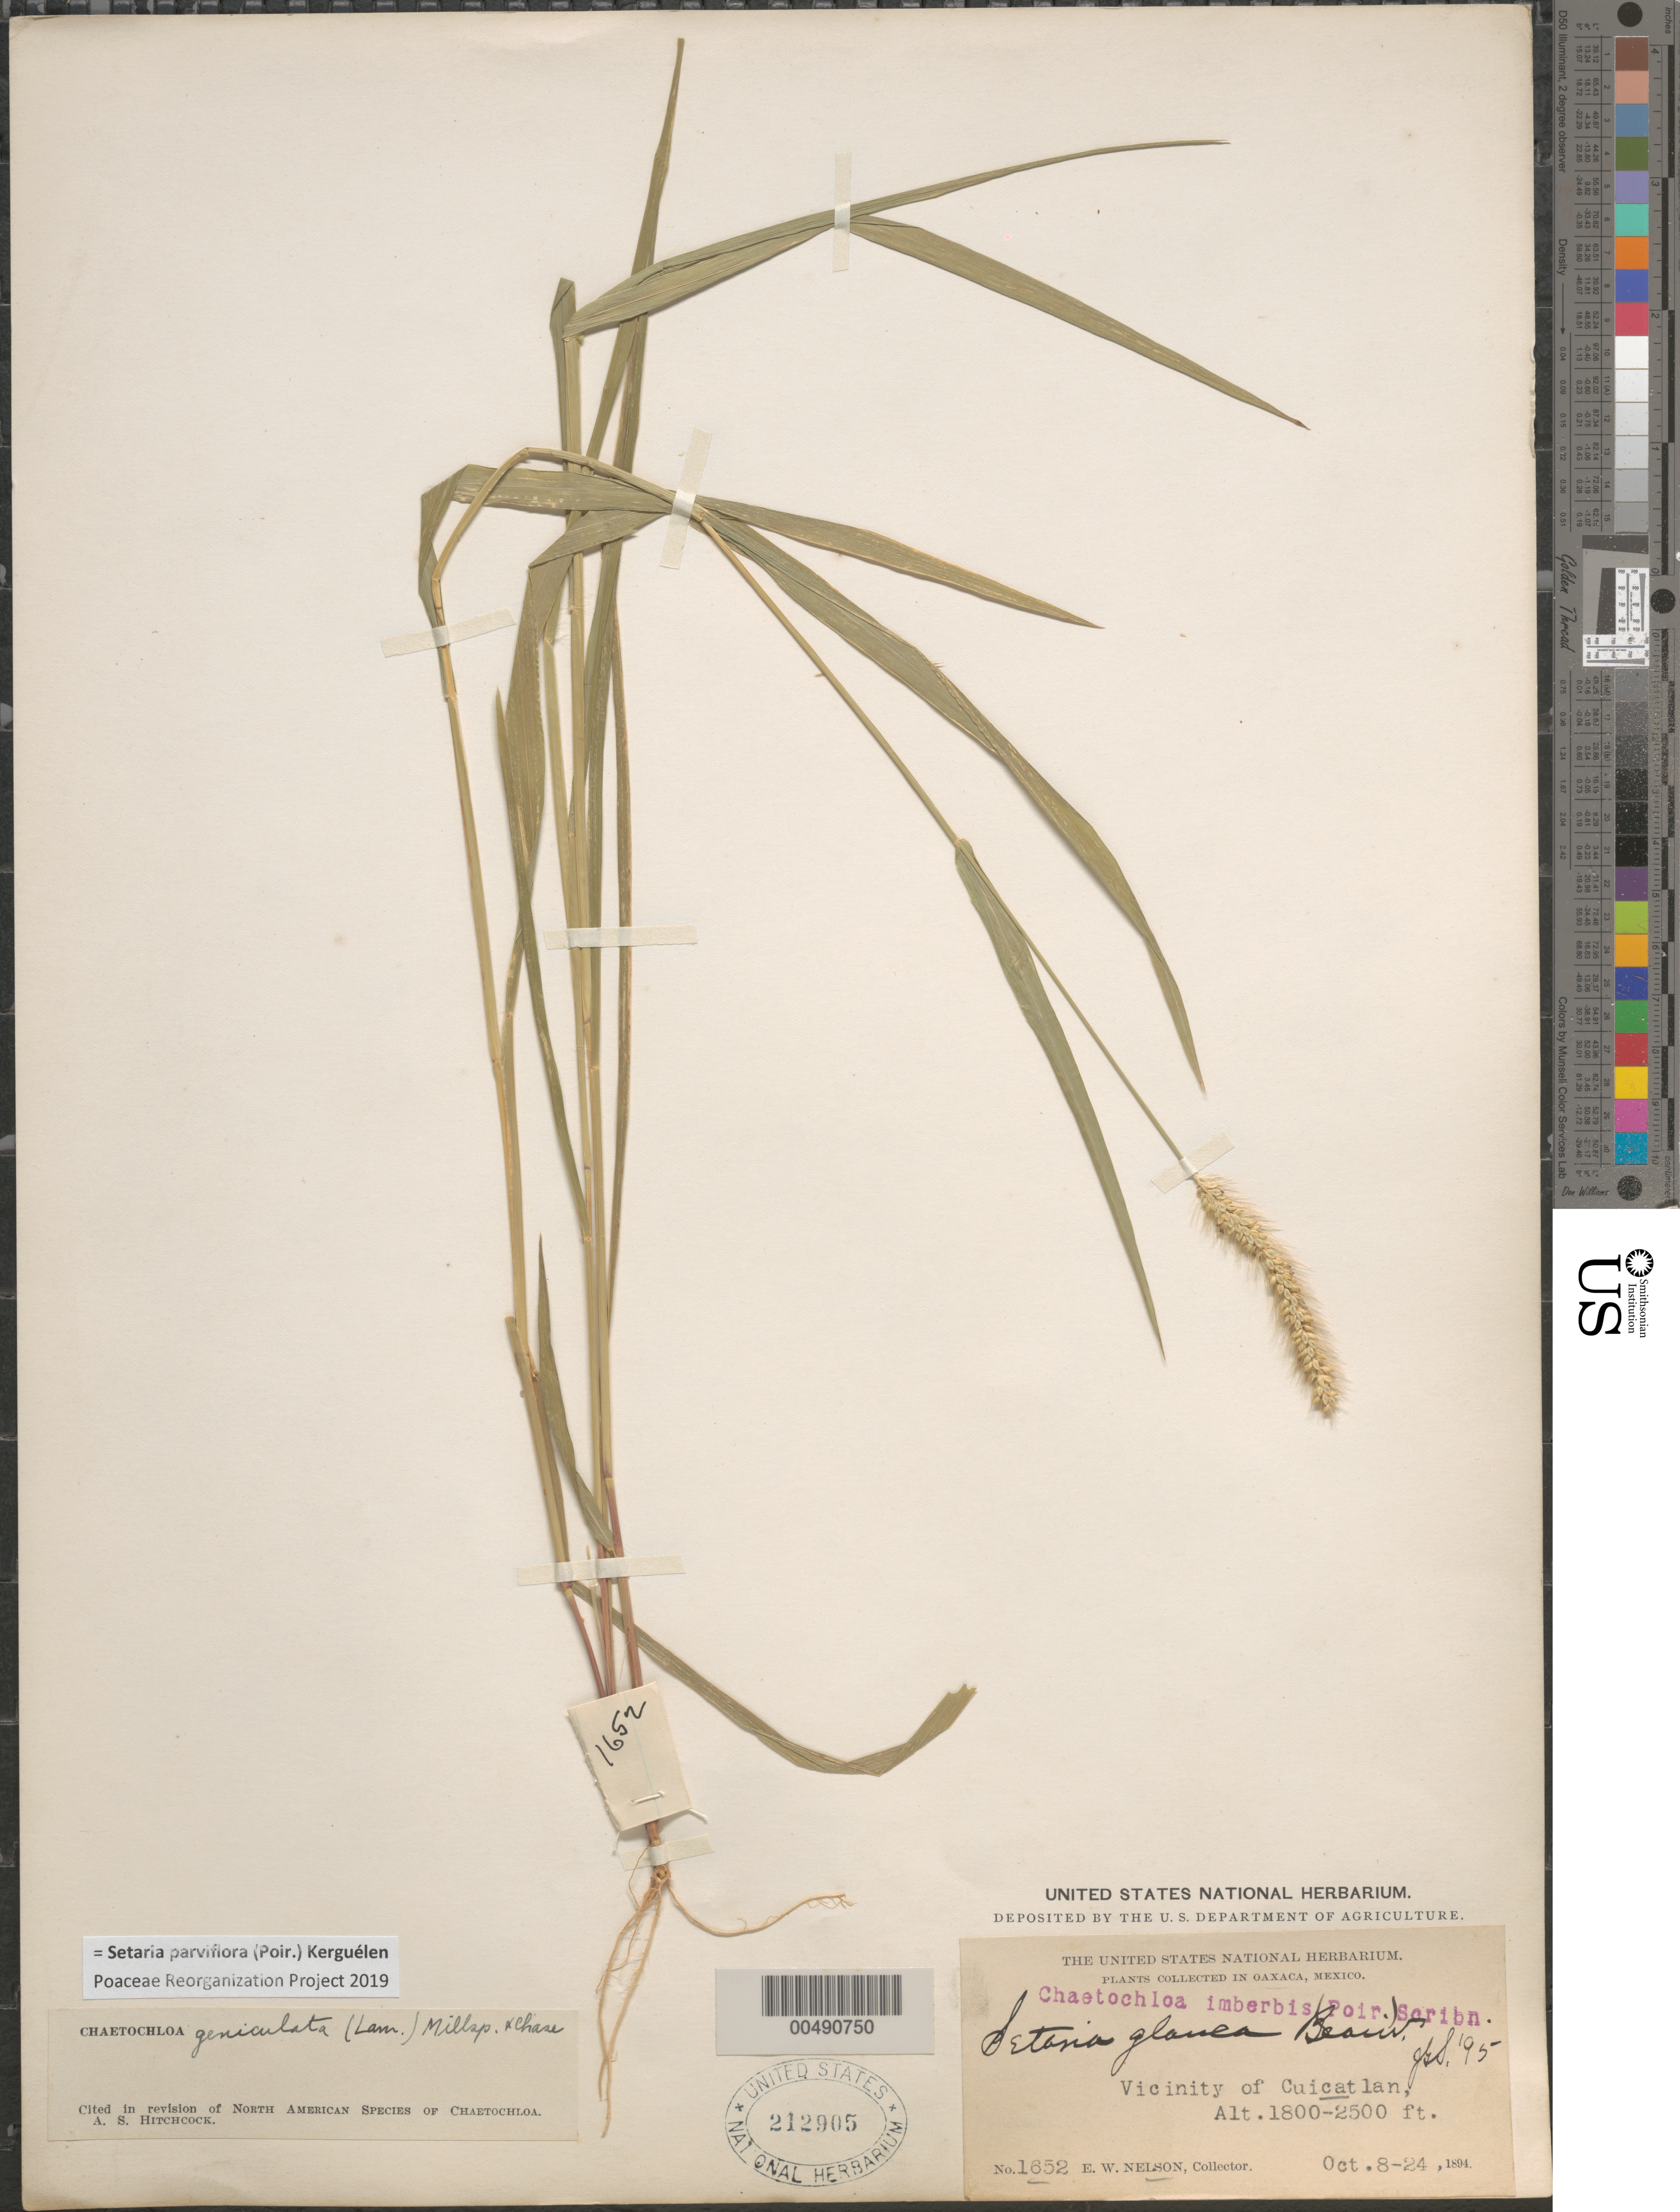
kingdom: Plantae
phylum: Tracheophyta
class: Liliopsida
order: Poales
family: Poaceae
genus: Setaria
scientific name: Setaria parviflora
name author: (Poir.) Kerguélen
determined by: Poaceae Reorganization Project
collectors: E. W. Nelson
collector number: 1652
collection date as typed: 8 Oct 1895 to 24 Oct 1894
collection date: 1894-10-24/1895-10-08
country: Mexico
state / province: Oaxaca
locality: Vicinity of Cuicatlan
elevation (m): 1800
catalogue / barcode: US 212905